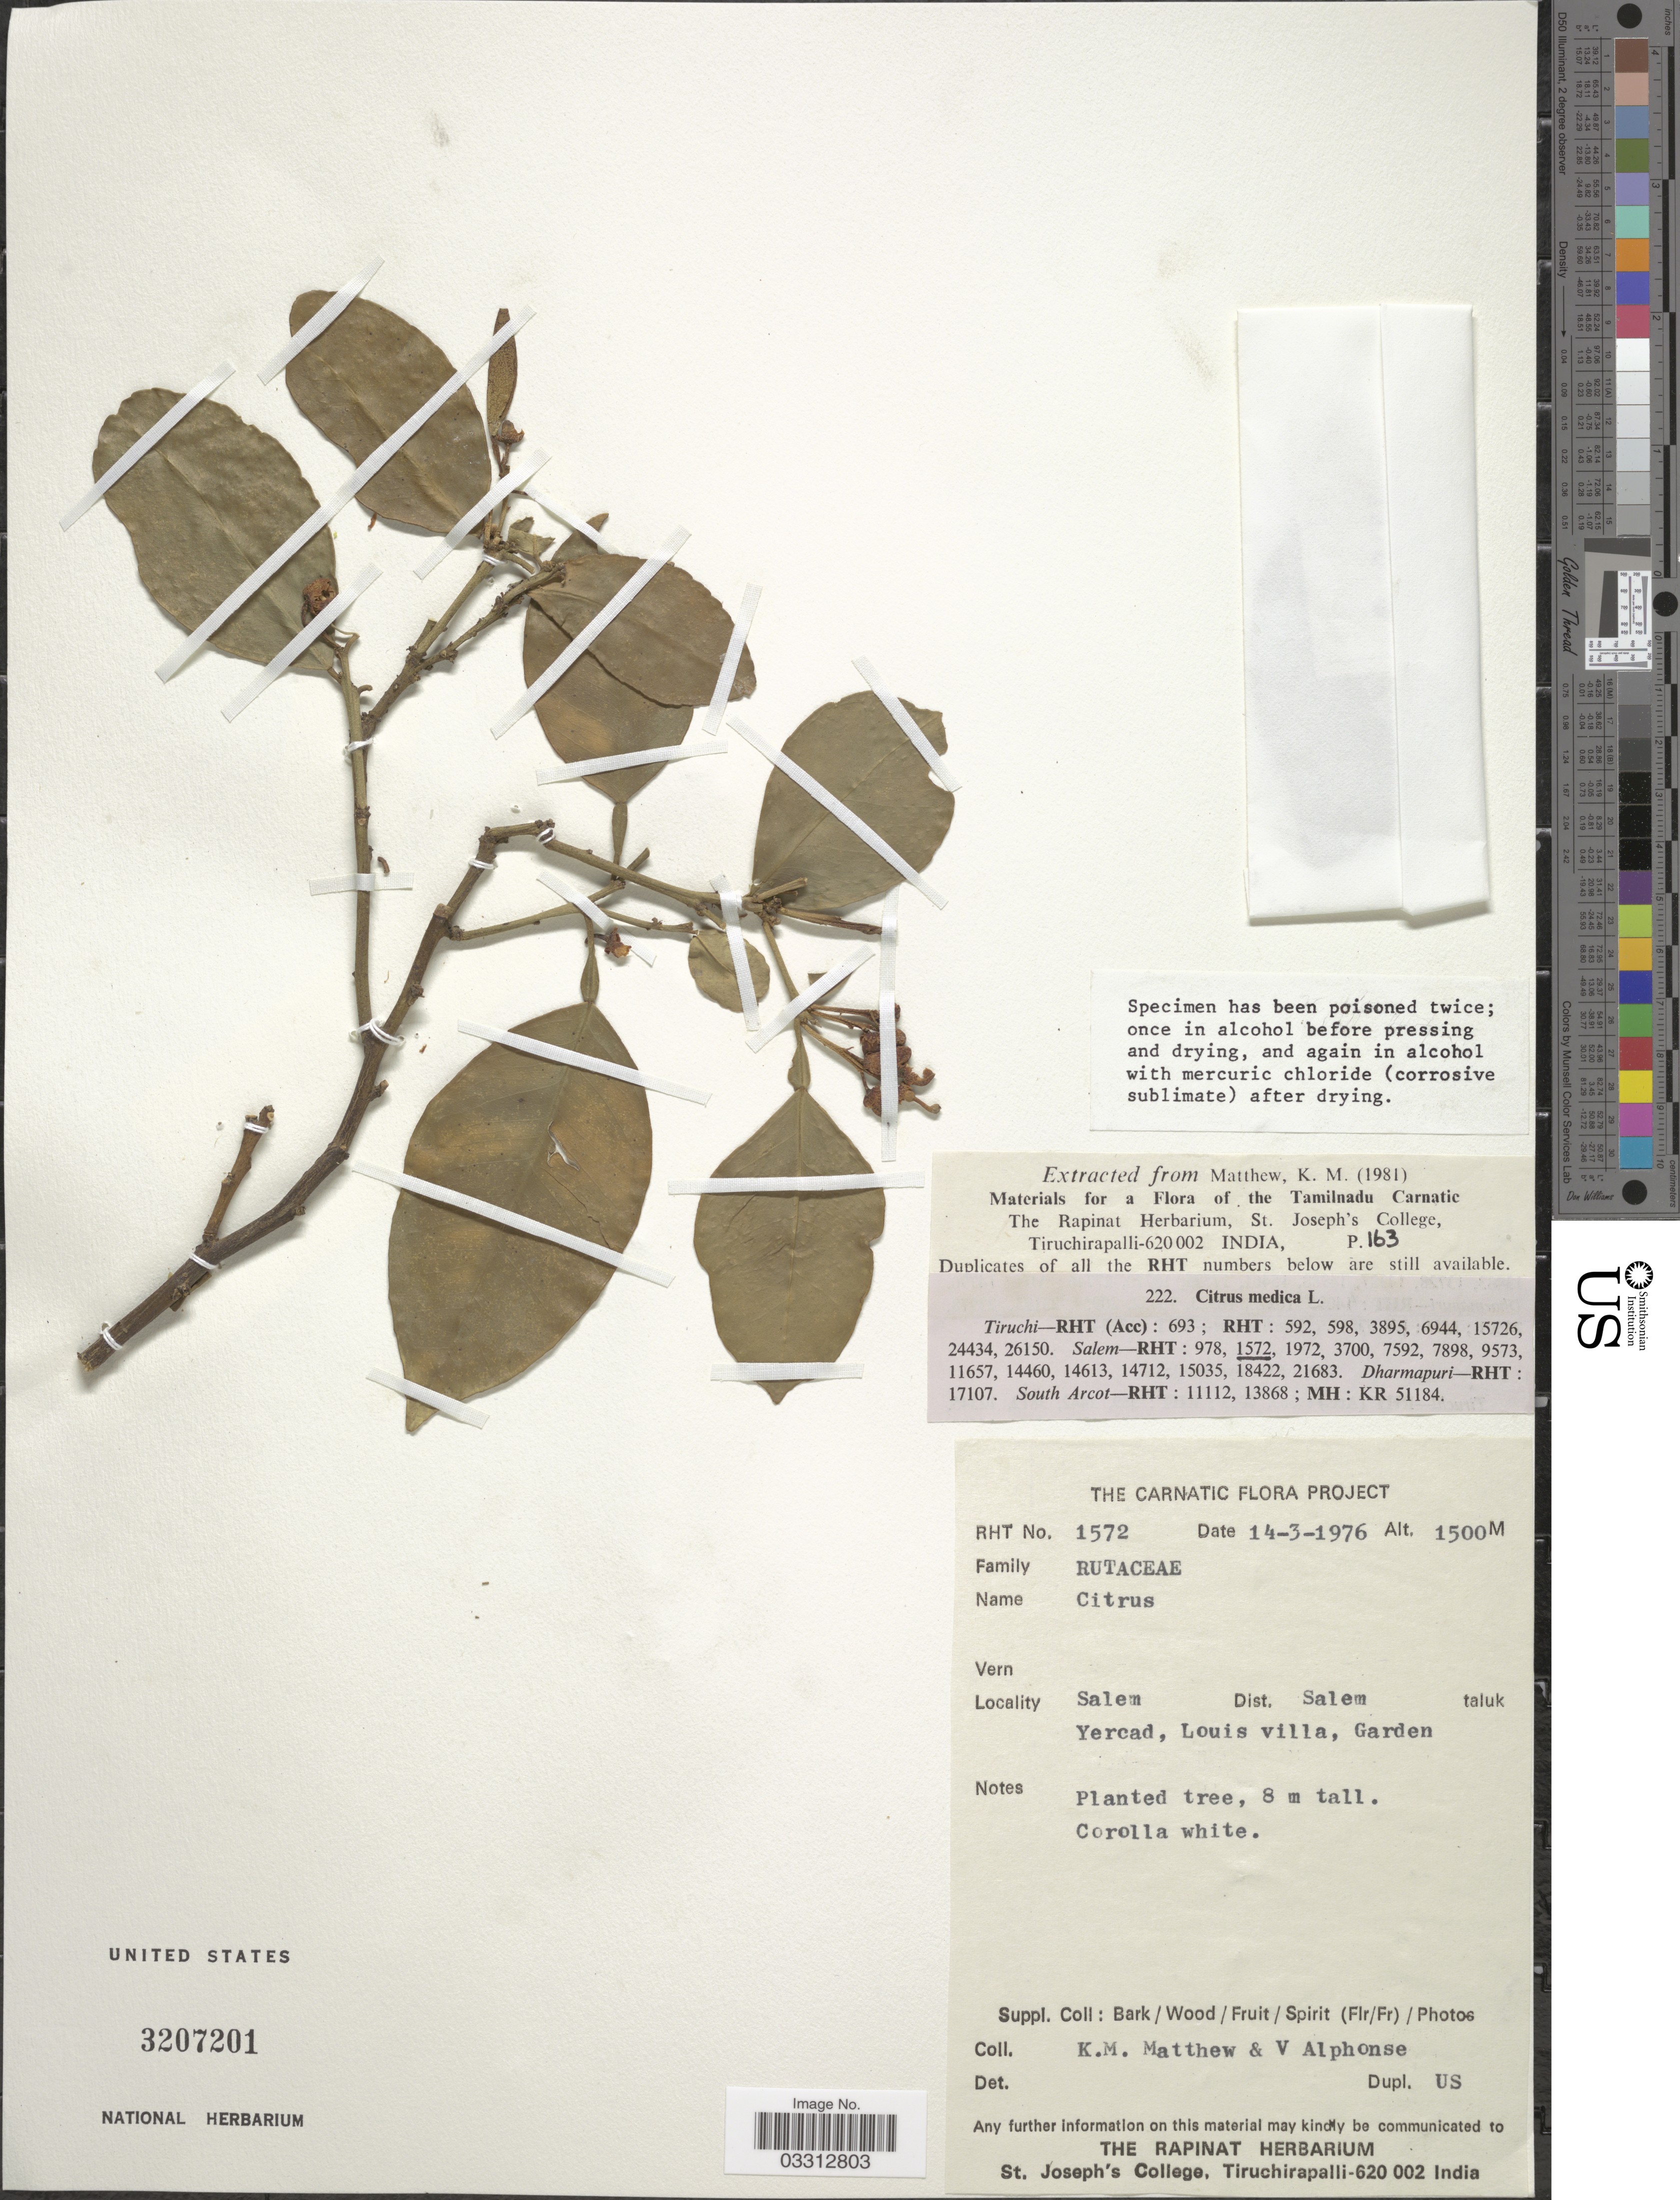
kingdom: Plantae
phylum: Tracheophyta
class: Magnoliopsida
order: Sapindales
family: Rutaceae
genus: Citrus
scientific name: Citrus sp.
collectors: K. M. Matthew & V. Alphonse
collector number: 1572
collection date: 1976-03-14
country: India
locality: Salem, Dist. Salem taluk, Yercad, Louis Villa, Garden.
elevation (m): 1500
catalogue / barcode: US 3207201